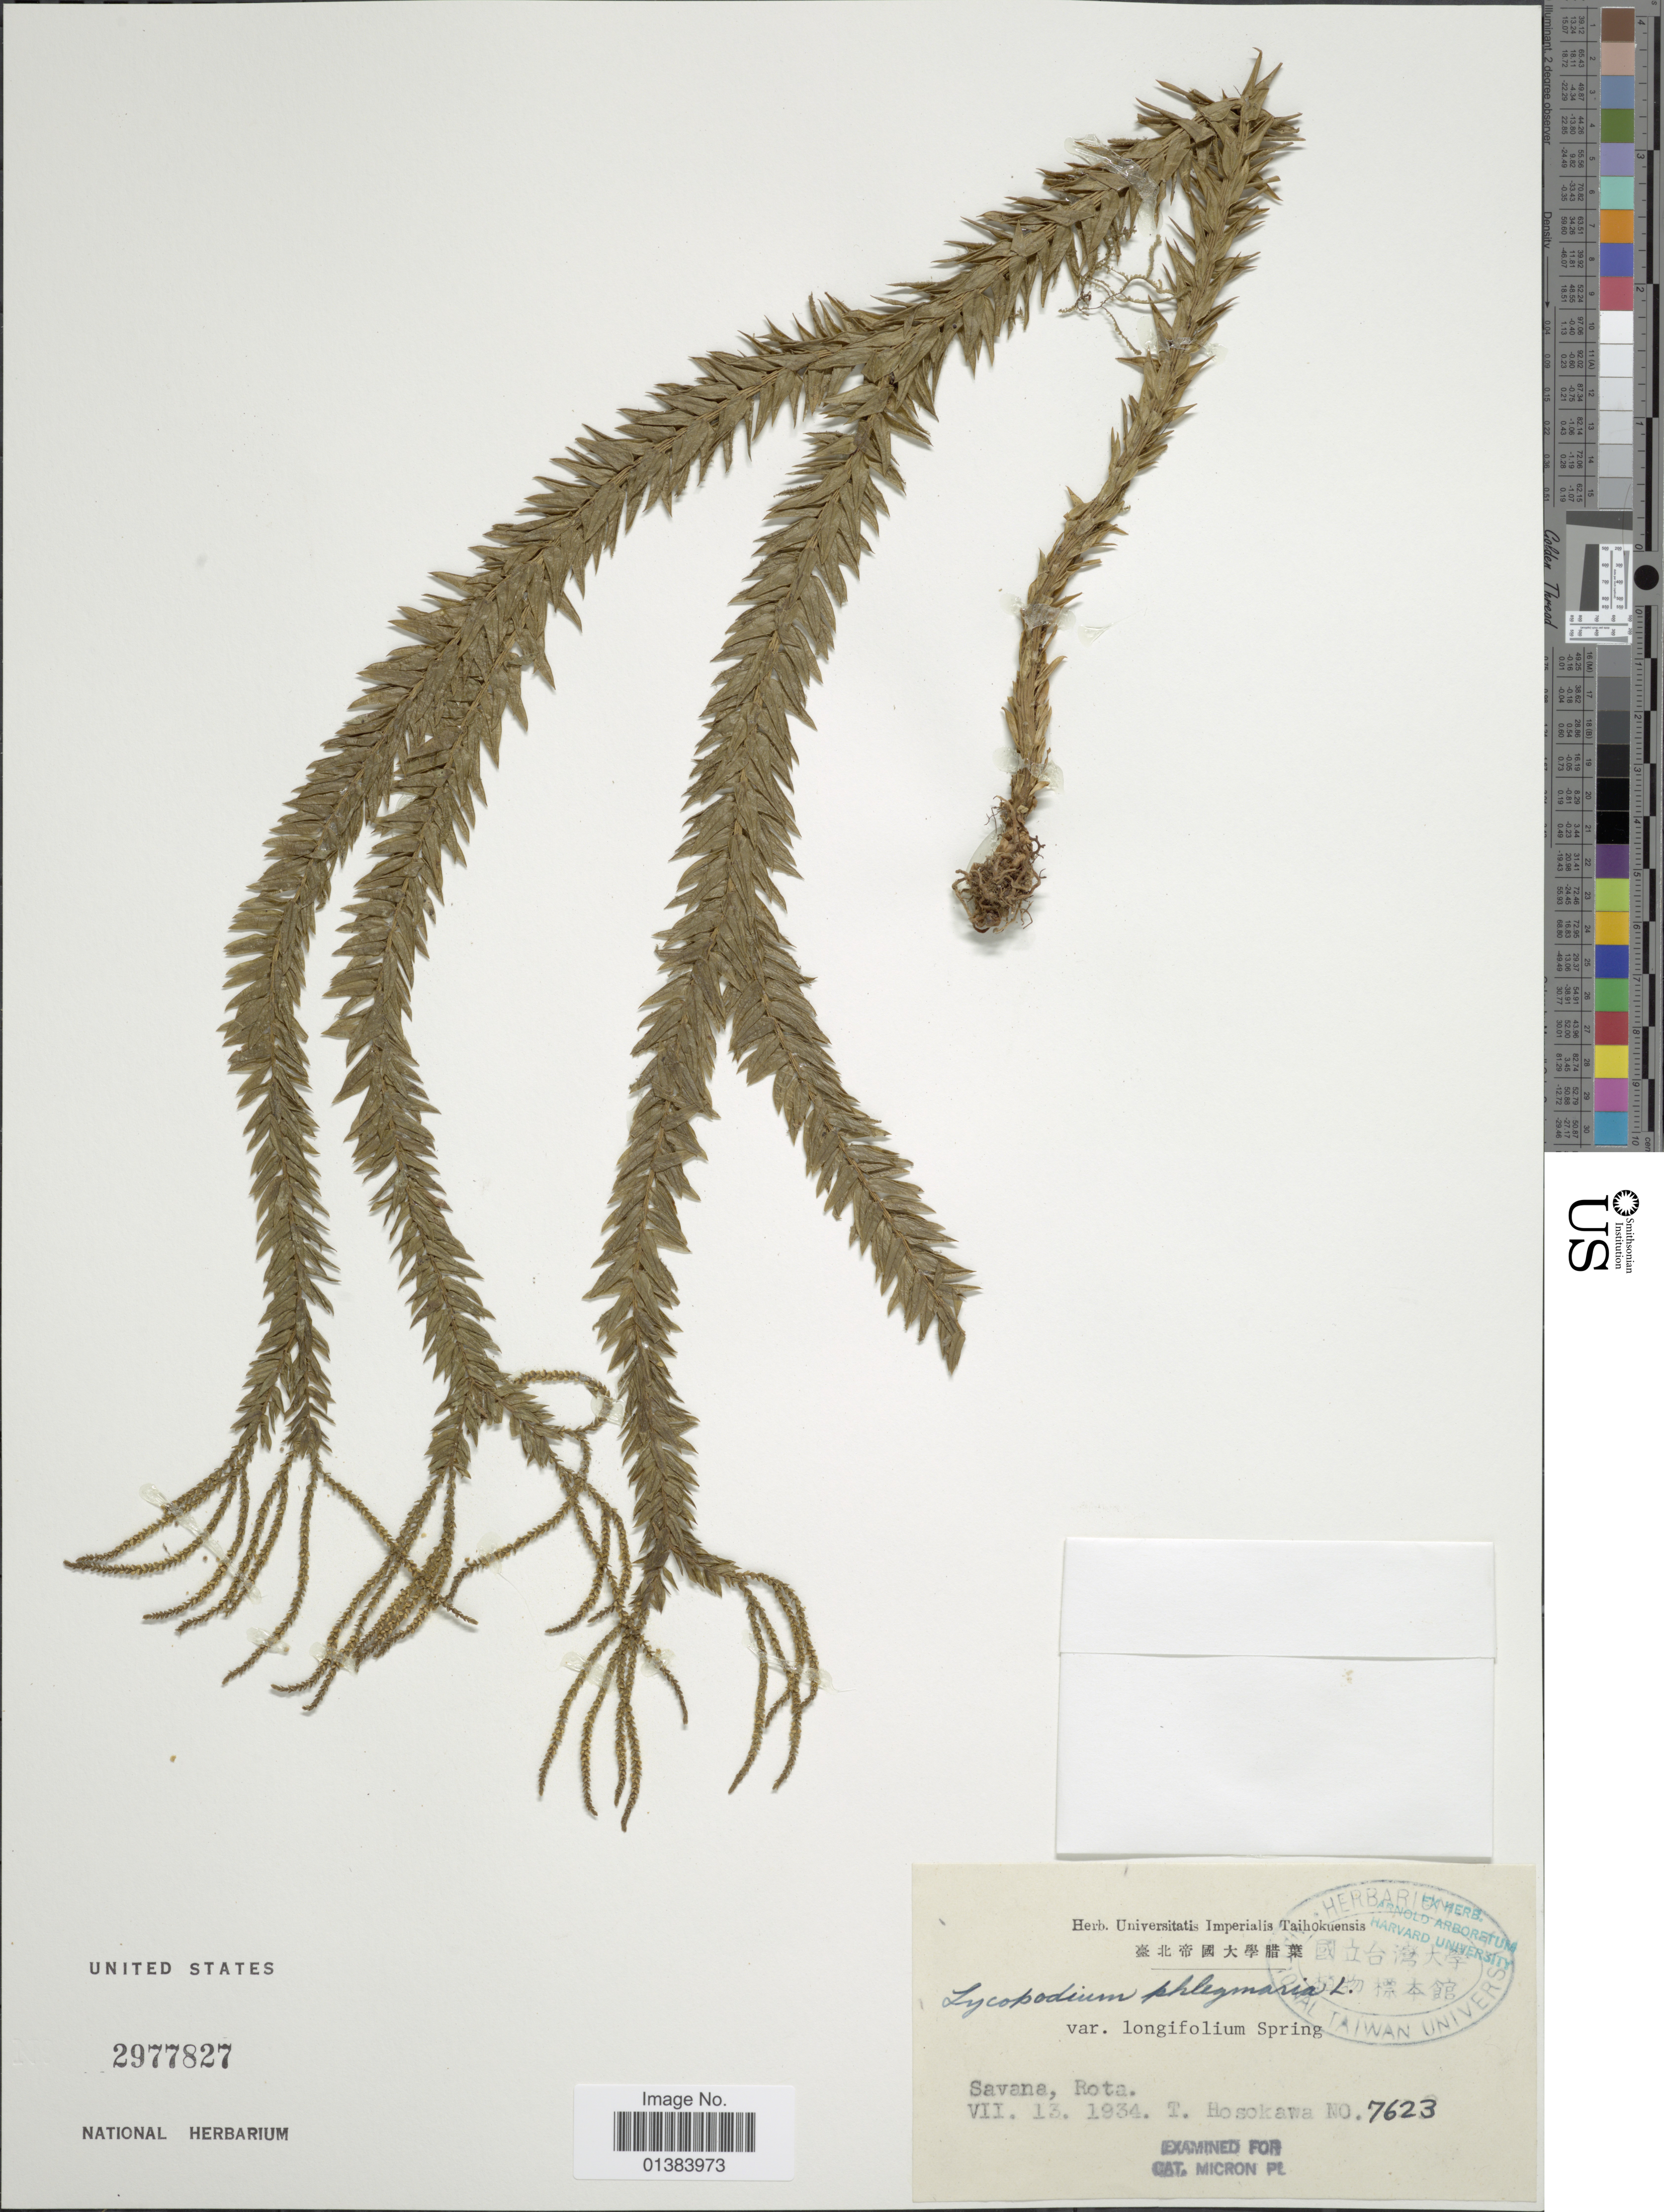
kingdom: Plantae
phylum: Tracheophyta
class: Lycopodiopsida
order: Lycopodiales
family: Lycopodiaceae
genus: Phlegmariurus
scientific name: Phlegmariurus mirabilis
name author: (Willd.) A. R. Field & Testo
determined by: Field, A. R.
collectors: T. Hosokawa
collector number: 7623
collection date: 1934-07-13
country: Northern Mariana Islands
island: Rota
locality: Savana, Rota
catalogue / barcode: US 2977827